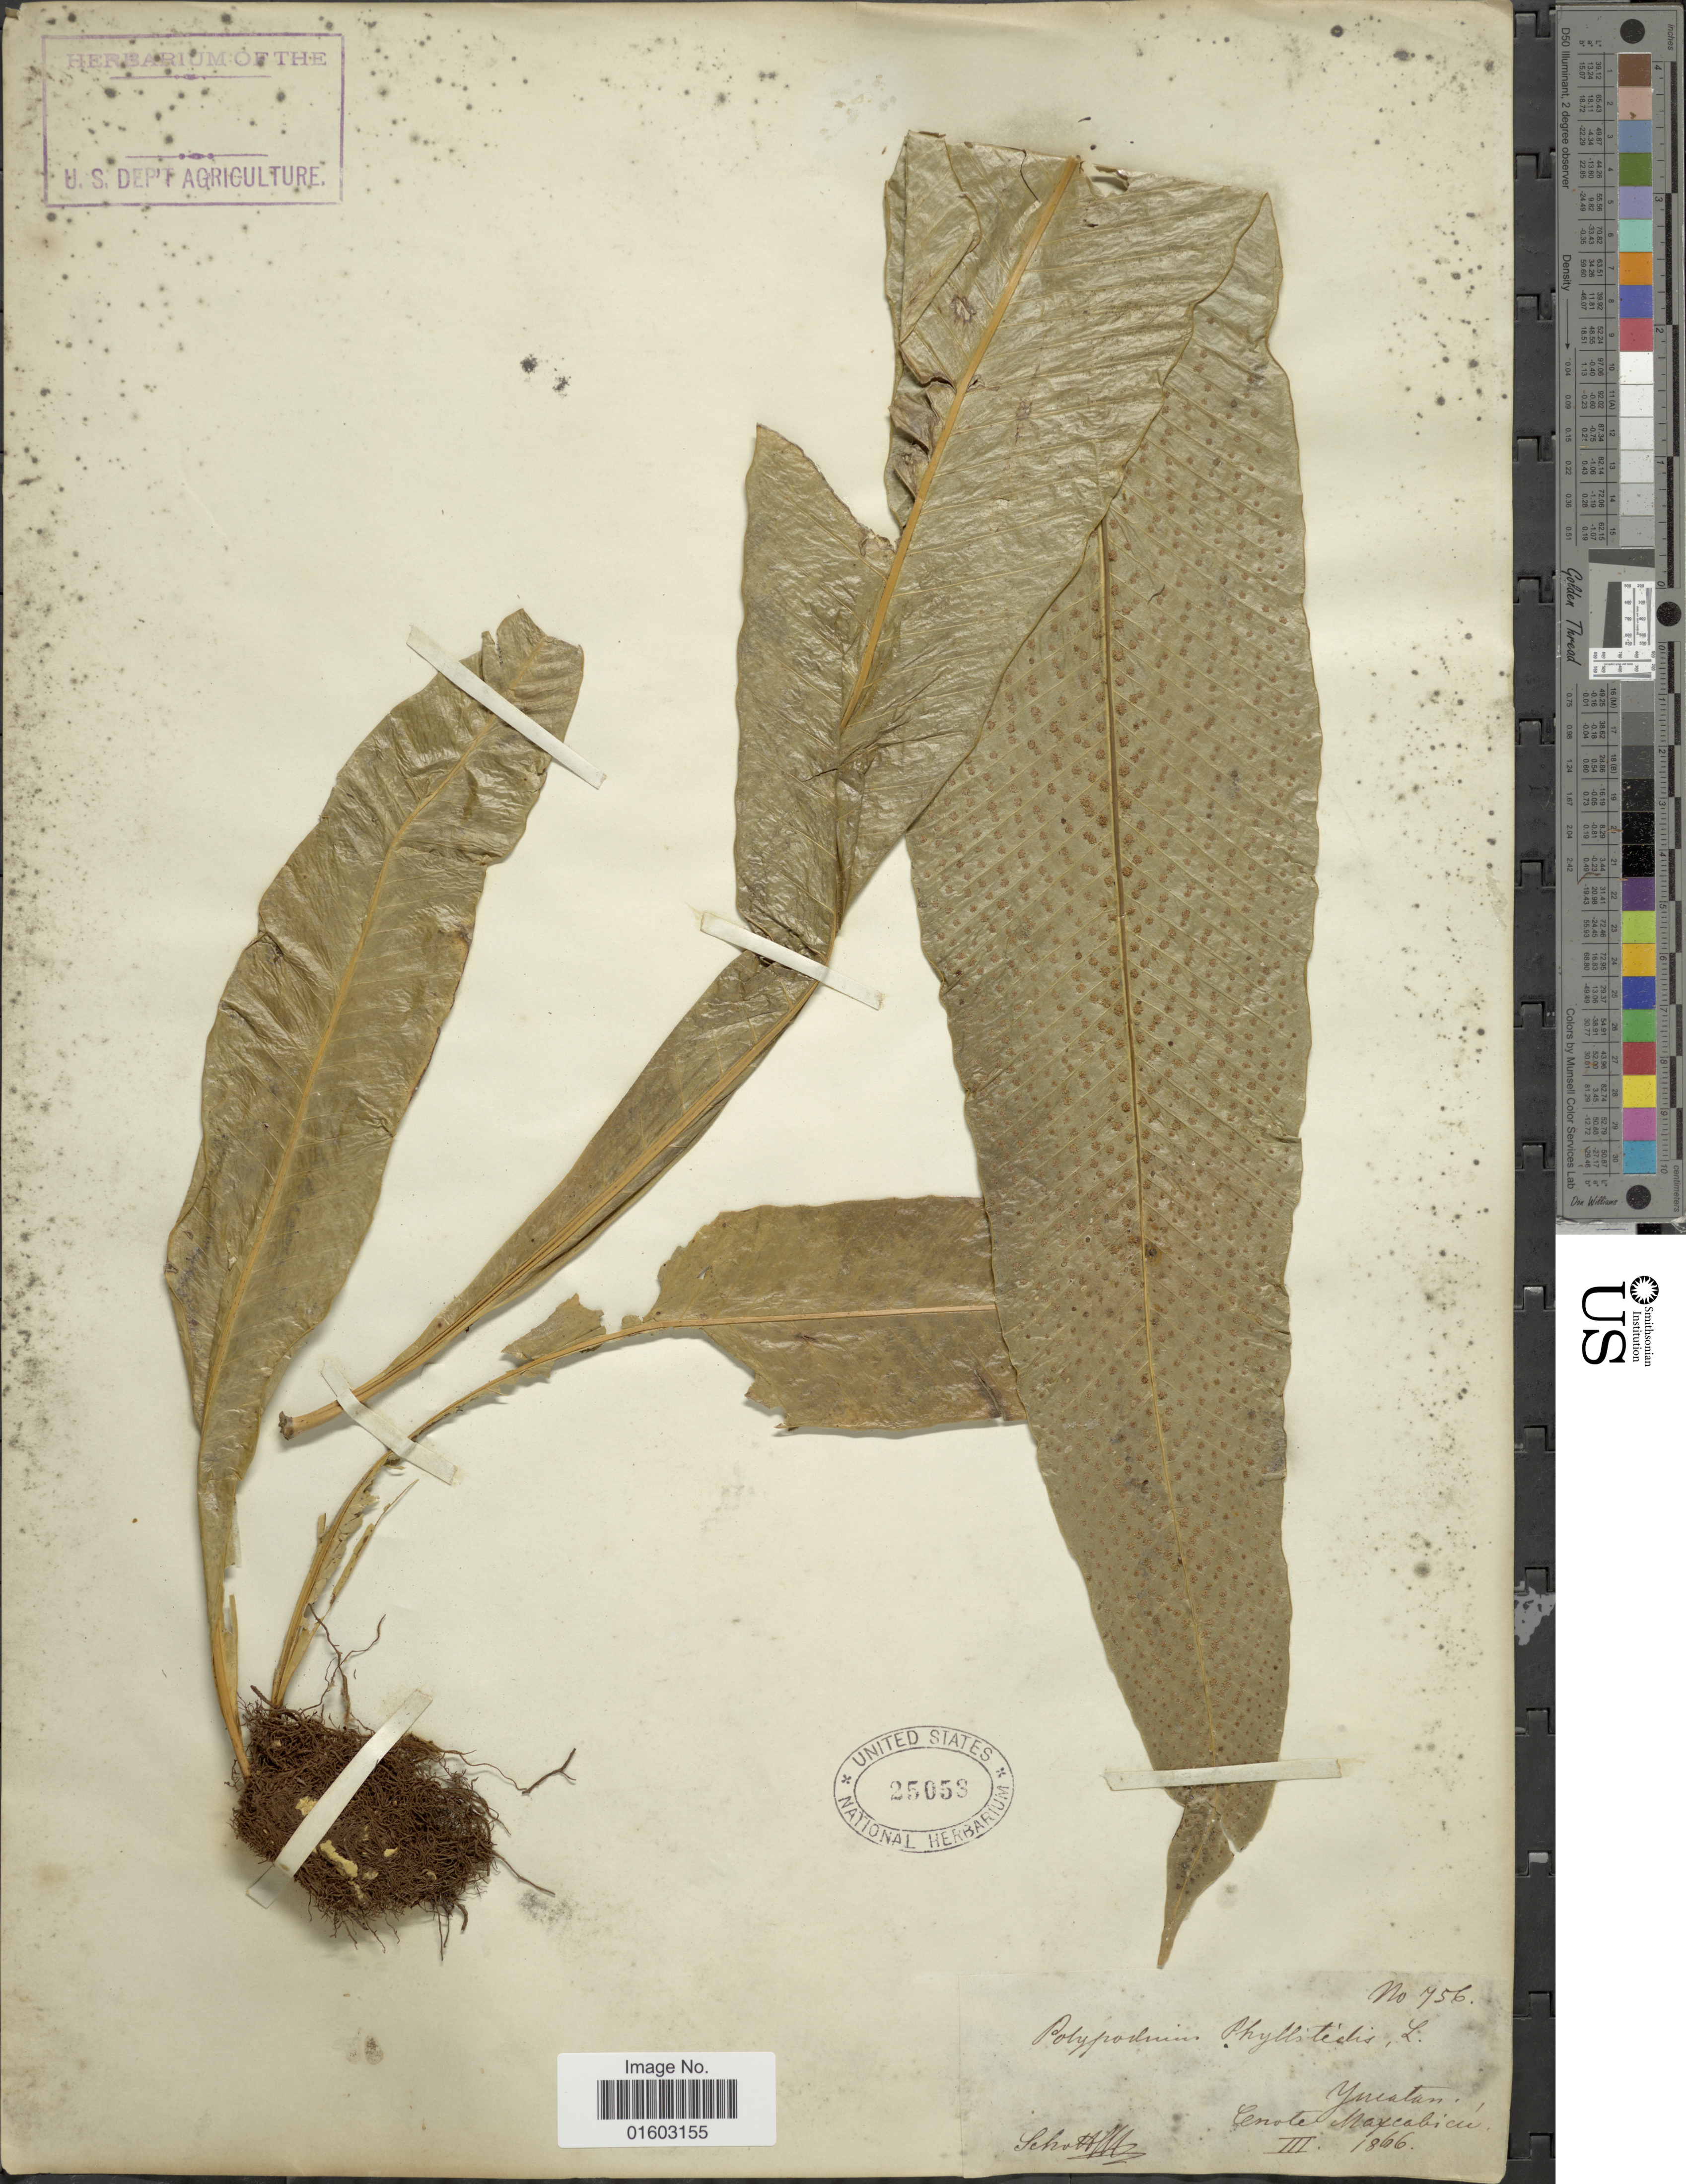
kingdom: Plantae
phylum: Tracheophyta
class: Polypodiopsida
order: Polypodiales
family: Polypodiaceae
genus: Campyloneurum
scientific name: Campyloneurum phyllitidis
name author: (L.) C. Presl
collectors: A. Schott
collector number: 756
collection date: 1866-03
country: Mexico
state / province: Yucatán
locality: Yucatan, Cenote Maxcabi [interpreted]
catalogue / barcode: US 25058